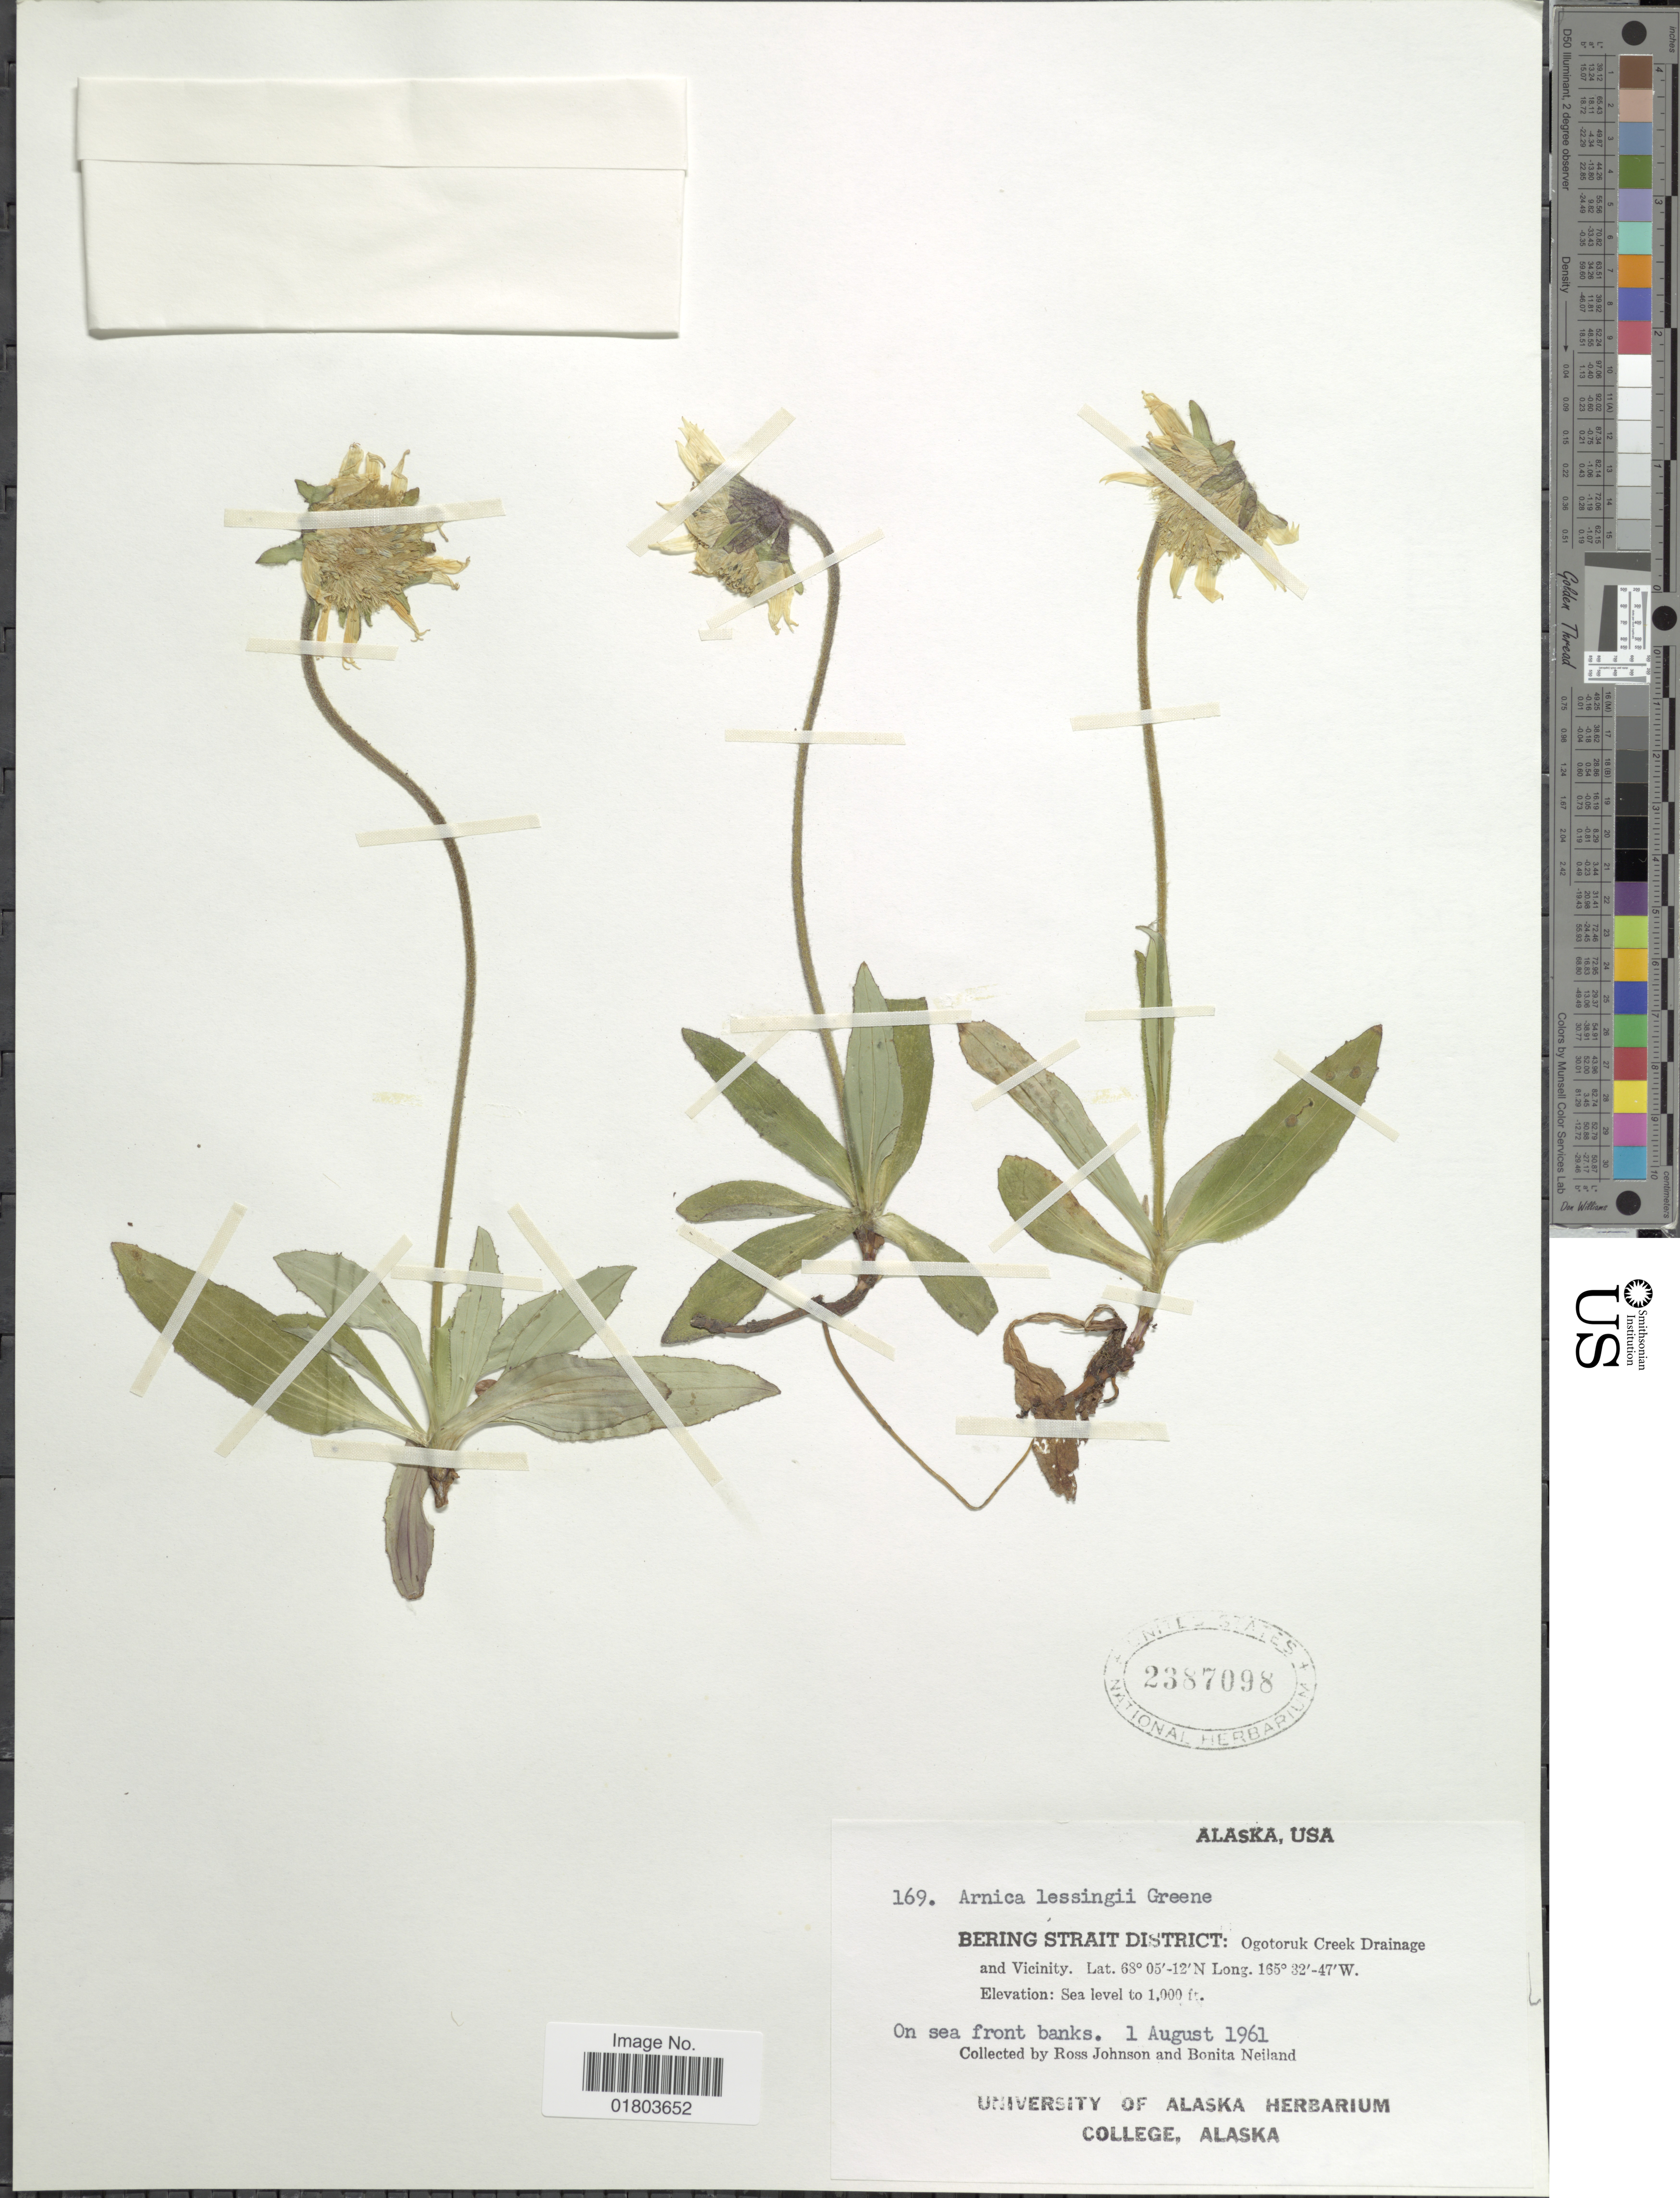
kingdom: Plantae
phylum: Tracheophyta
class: Magnoliopsida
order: Asterales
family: Asteraceae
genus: Arnica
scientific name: Arnica lessingii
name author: (Torr. & A. Gray) Greene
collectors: R. Johnson & B. Neiland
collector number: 169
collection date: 1961-08-01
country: United States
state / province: Alaska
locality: Bering Strait District: ogotoruk Creek Drainage and Vicinity, On sea front banks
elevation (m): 305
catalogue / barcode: US 2387098